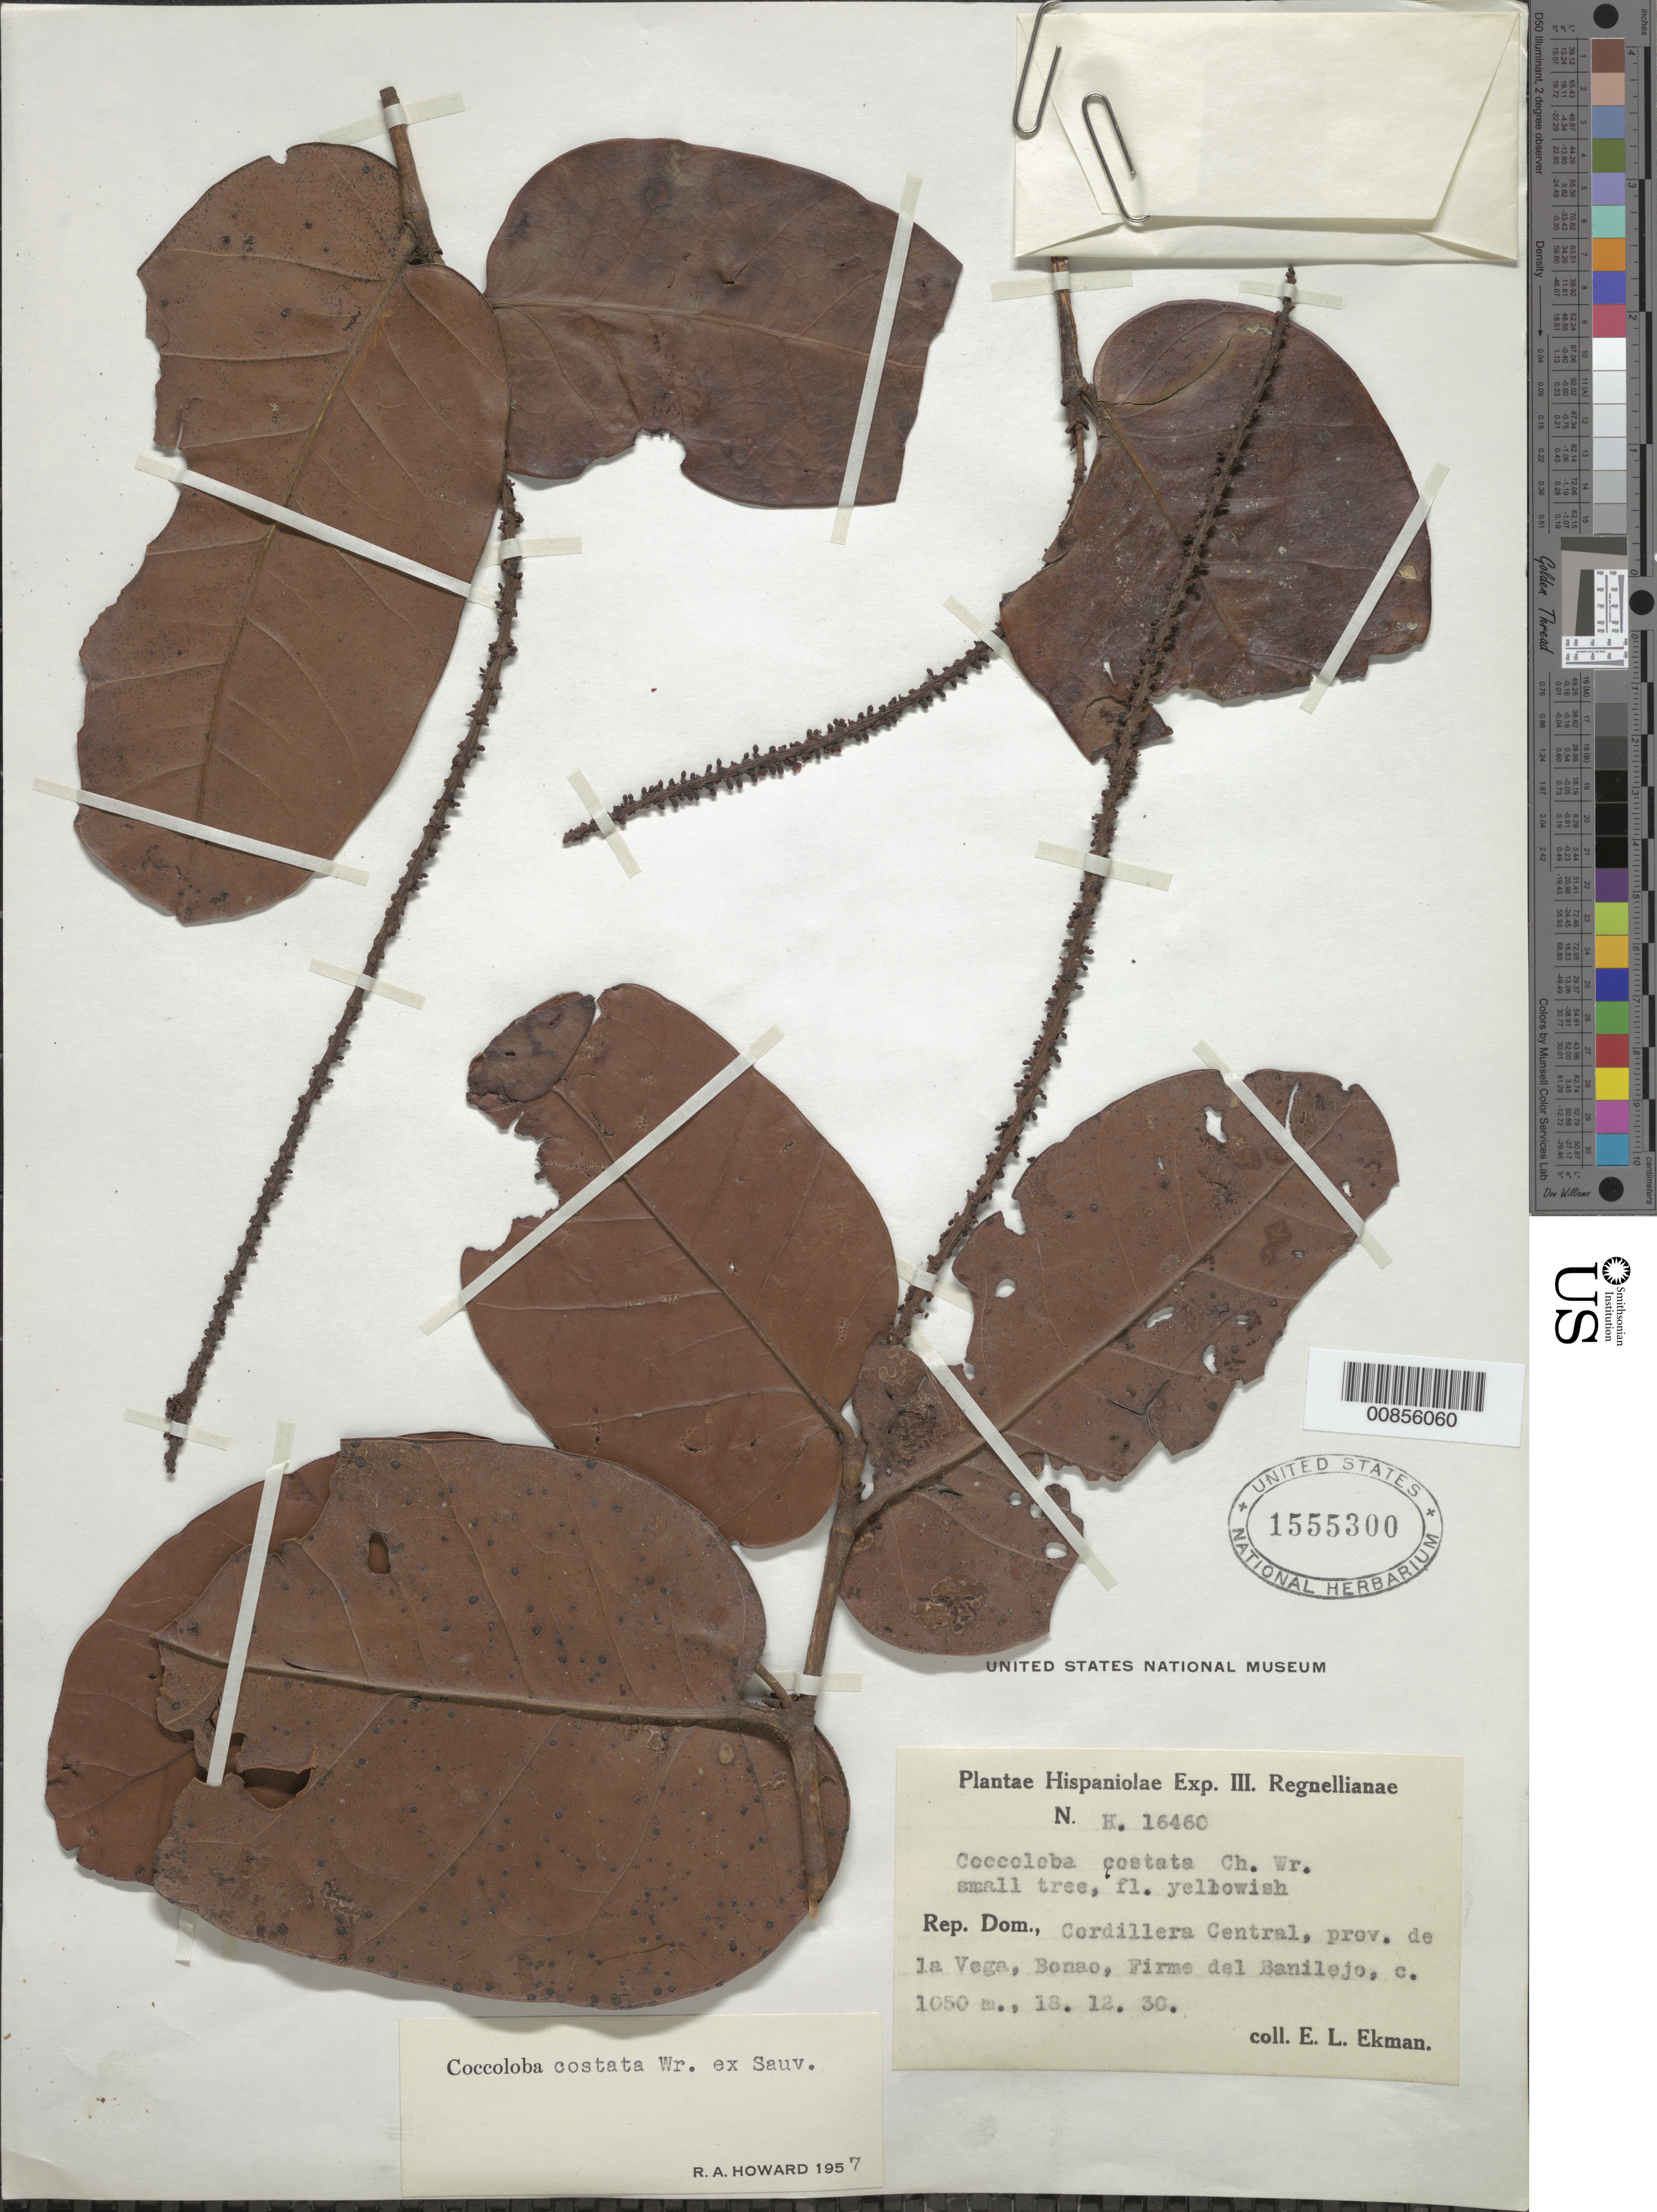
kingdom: Plantae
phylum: Tracheophyta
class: Magnoliopsida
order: Caryophyllales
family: Polygonaceae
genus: Coccoloba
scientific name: Coccoloba costata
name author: C. Wright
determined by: Howard, R. A.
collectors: E. L. Ekman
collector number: H 16460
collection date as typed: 18 Dec 1930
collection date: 1930-12-18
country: Dominican Republic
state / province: La Vega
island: Hispaniola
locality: Cordillera Central, Bonao, Firme del Banilejo.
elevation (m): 1050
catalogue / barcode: US 1555300